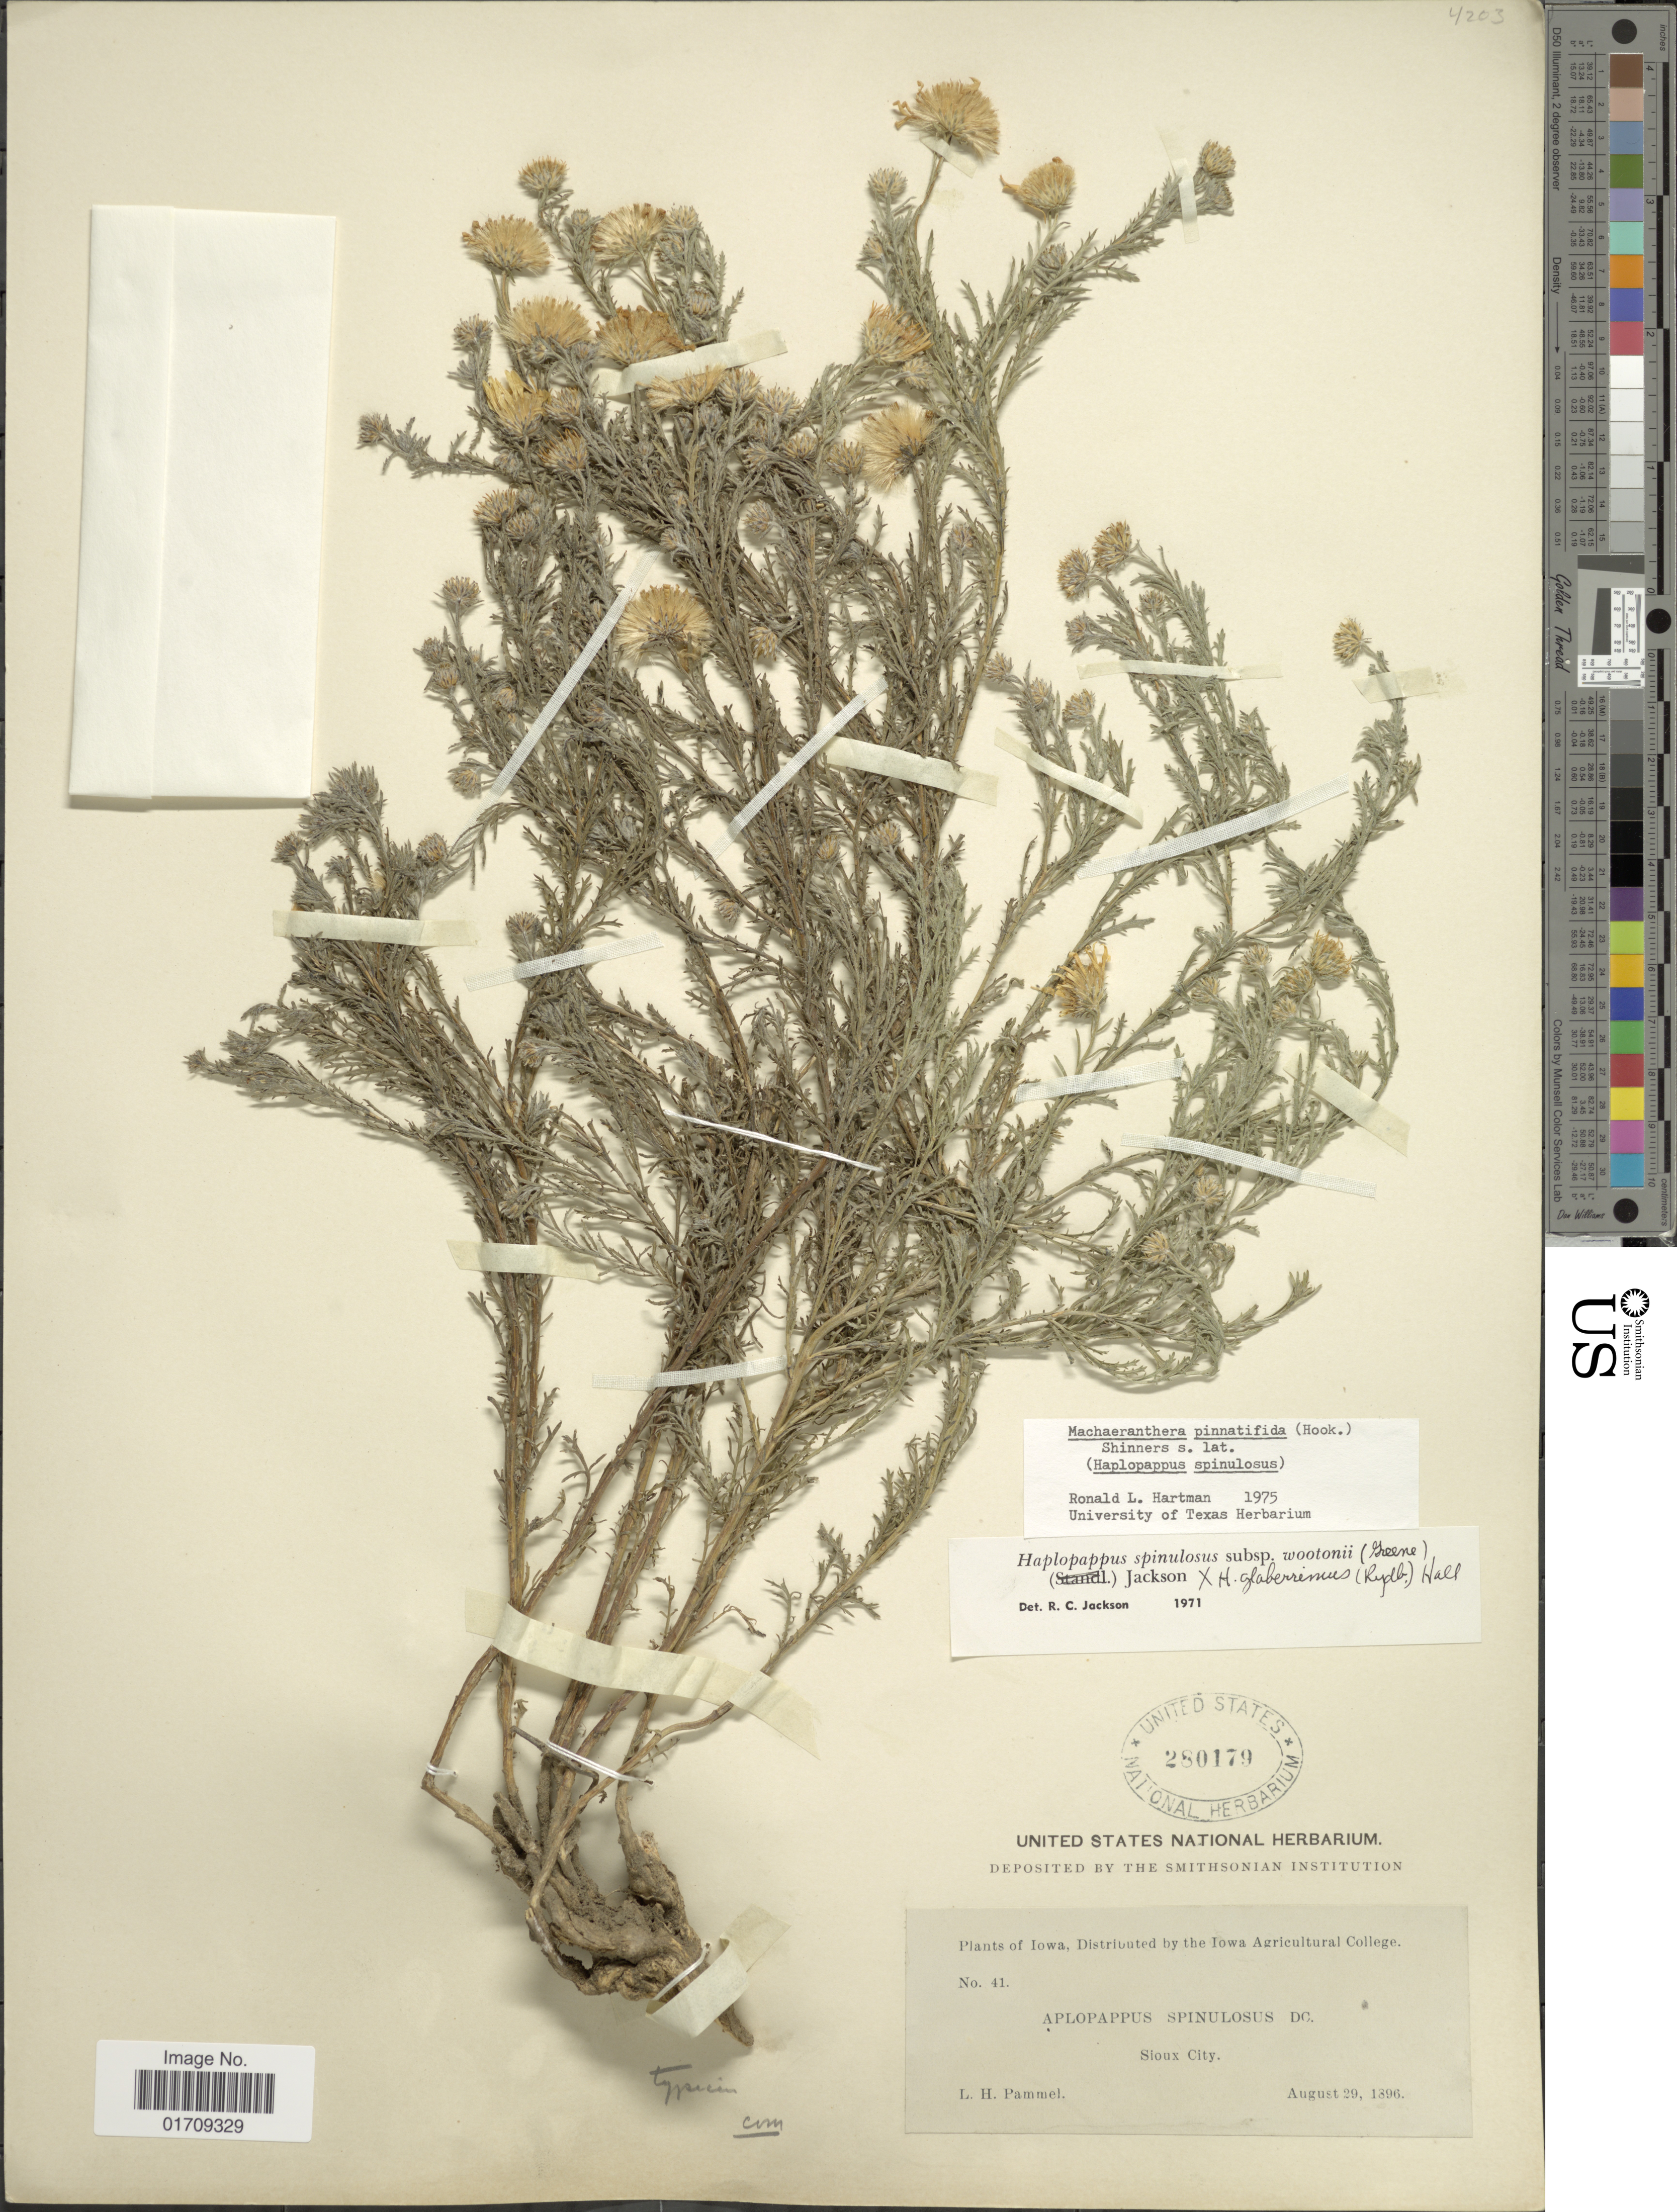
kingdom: Plantae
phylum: Tracheophyta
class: Magnoliopsida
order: Asterales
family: Asteraceae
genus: Machaeranthera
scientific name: Machaeranthera pinnatifida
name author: (Hook.) Shinners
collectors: L. Pammel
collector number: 41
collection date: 1896-08-29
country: United States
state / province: Iowa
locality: Sioux City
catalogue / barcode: US 280179